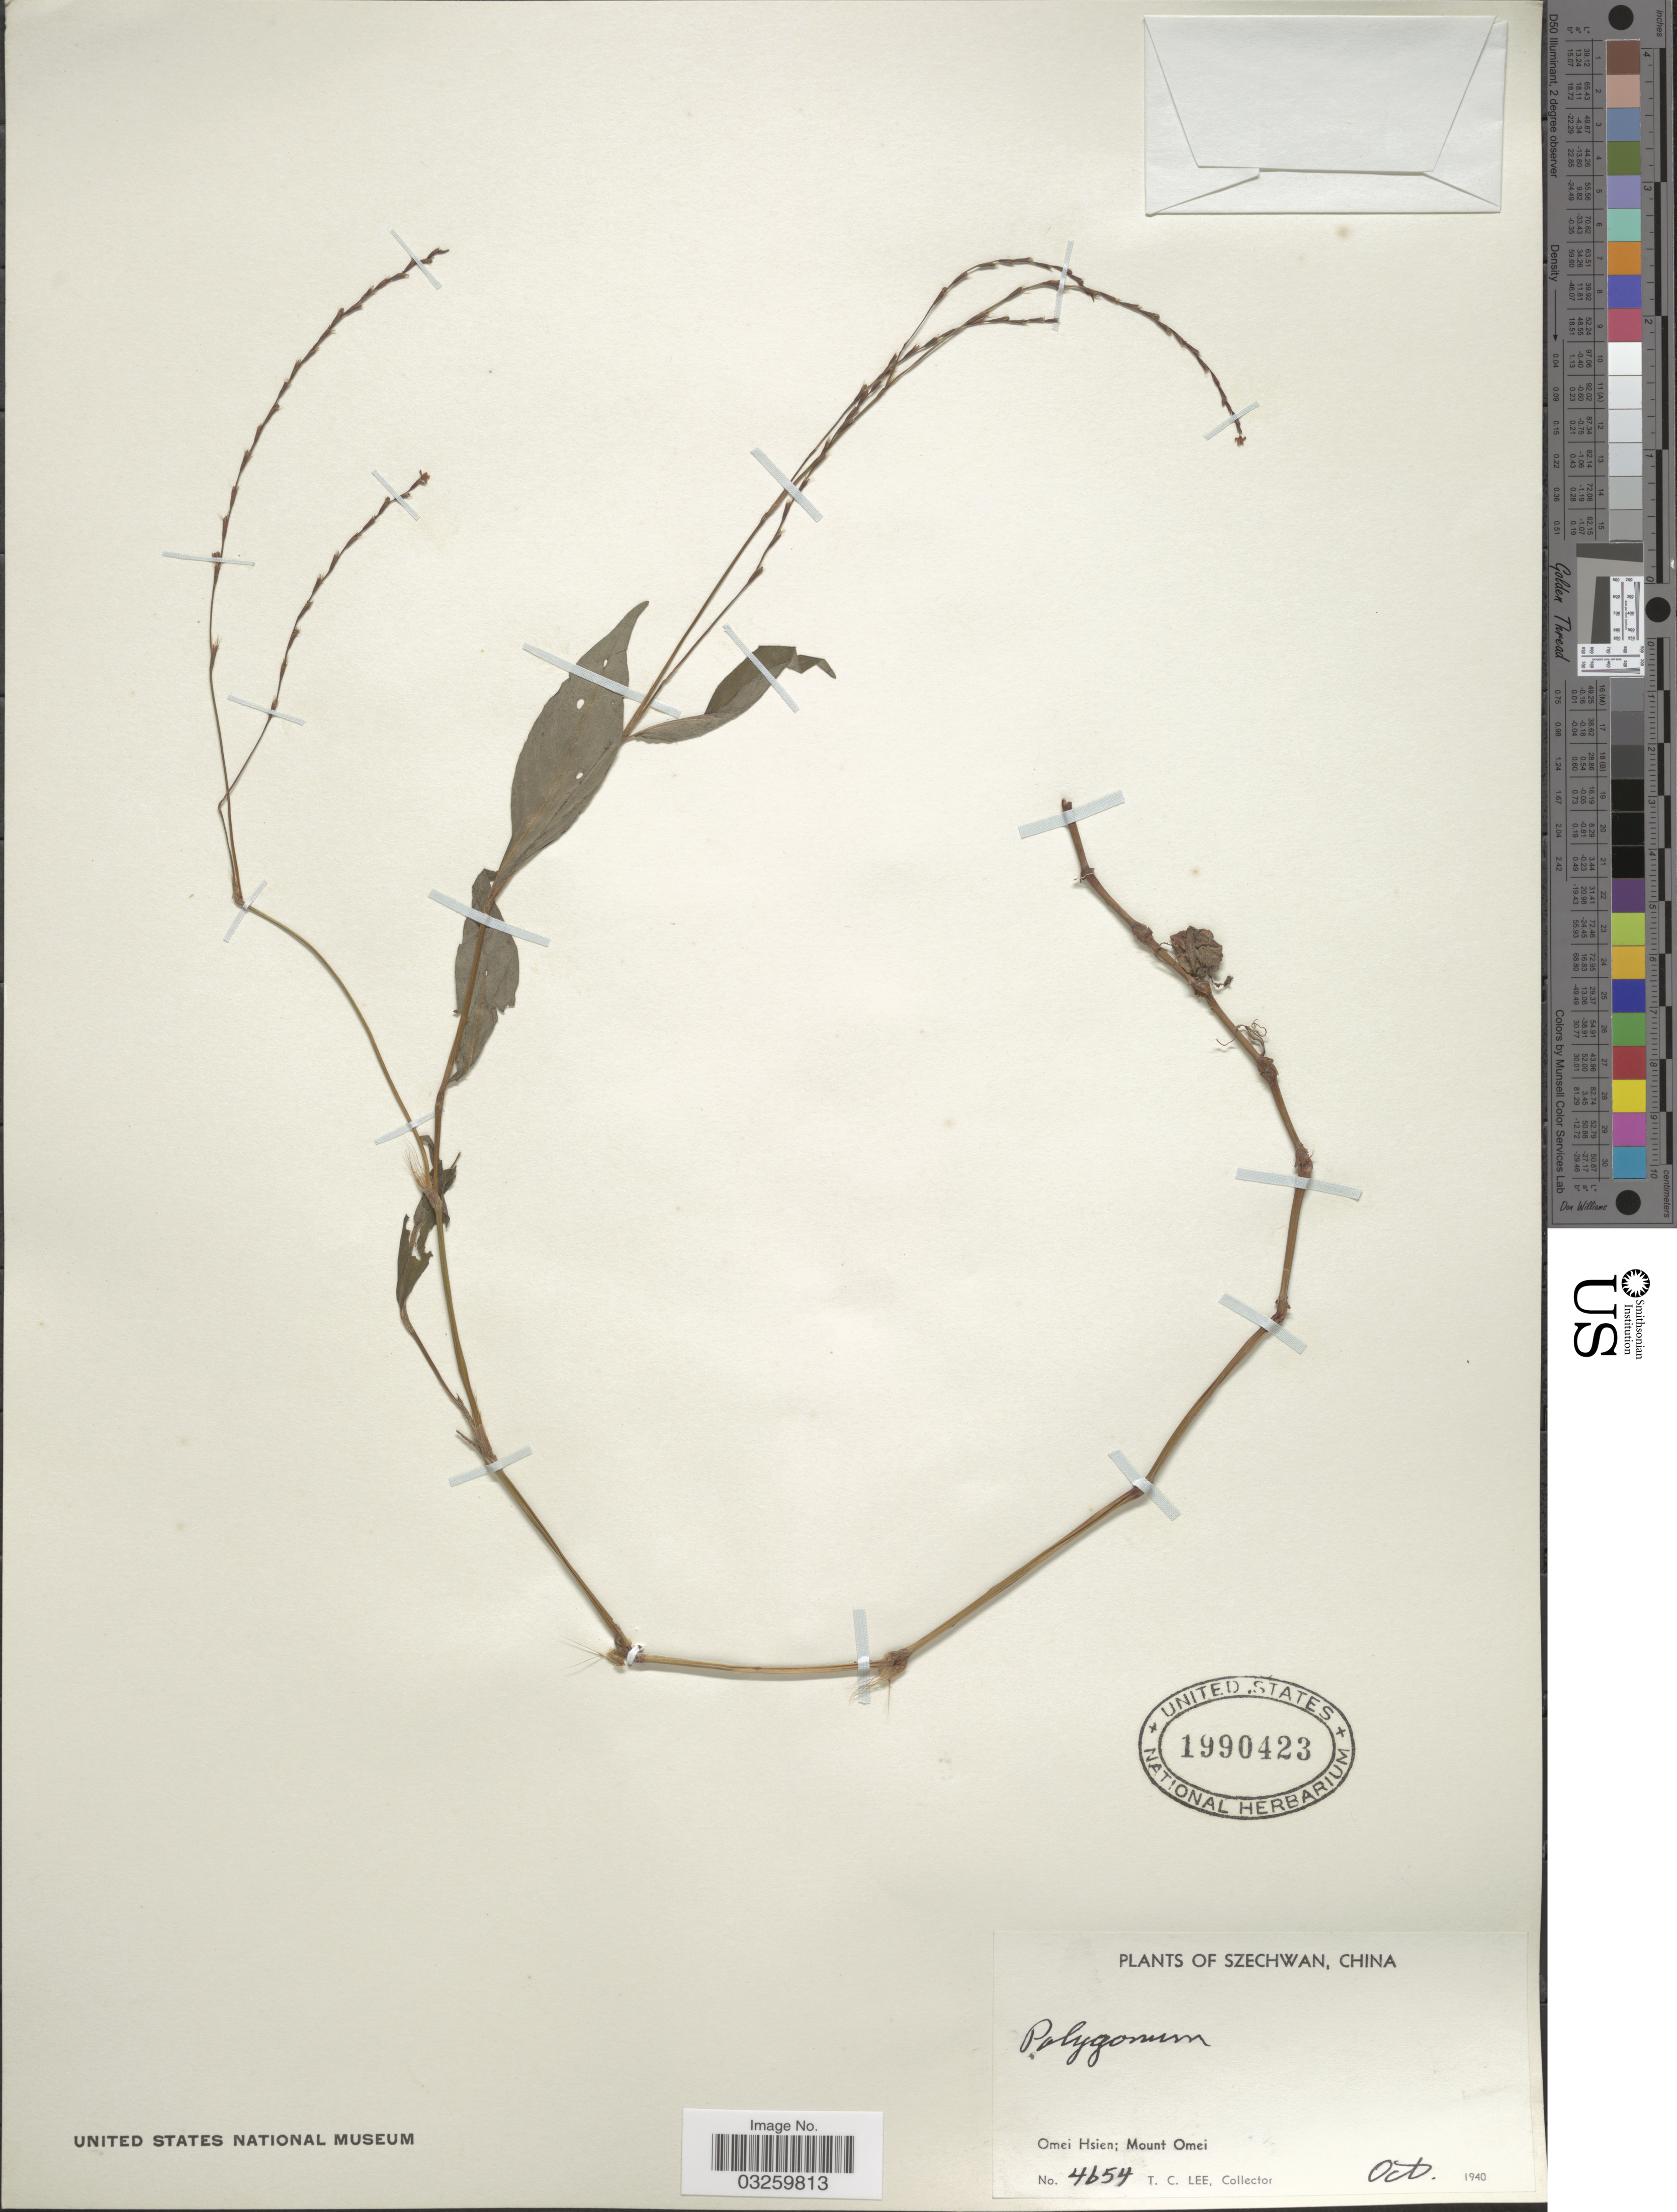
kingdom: Plantae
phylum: Tracheophyta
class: Magnoliopsida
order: Caryophyllales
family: Polygonaceae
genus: Polygonum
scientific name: Polygonum sp.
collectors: T. Lee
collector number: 4654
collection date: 1940-10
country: China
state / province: Sichuan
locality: Szechwan. Omei Hsien; Mount Omei.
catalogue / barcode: US 1990423